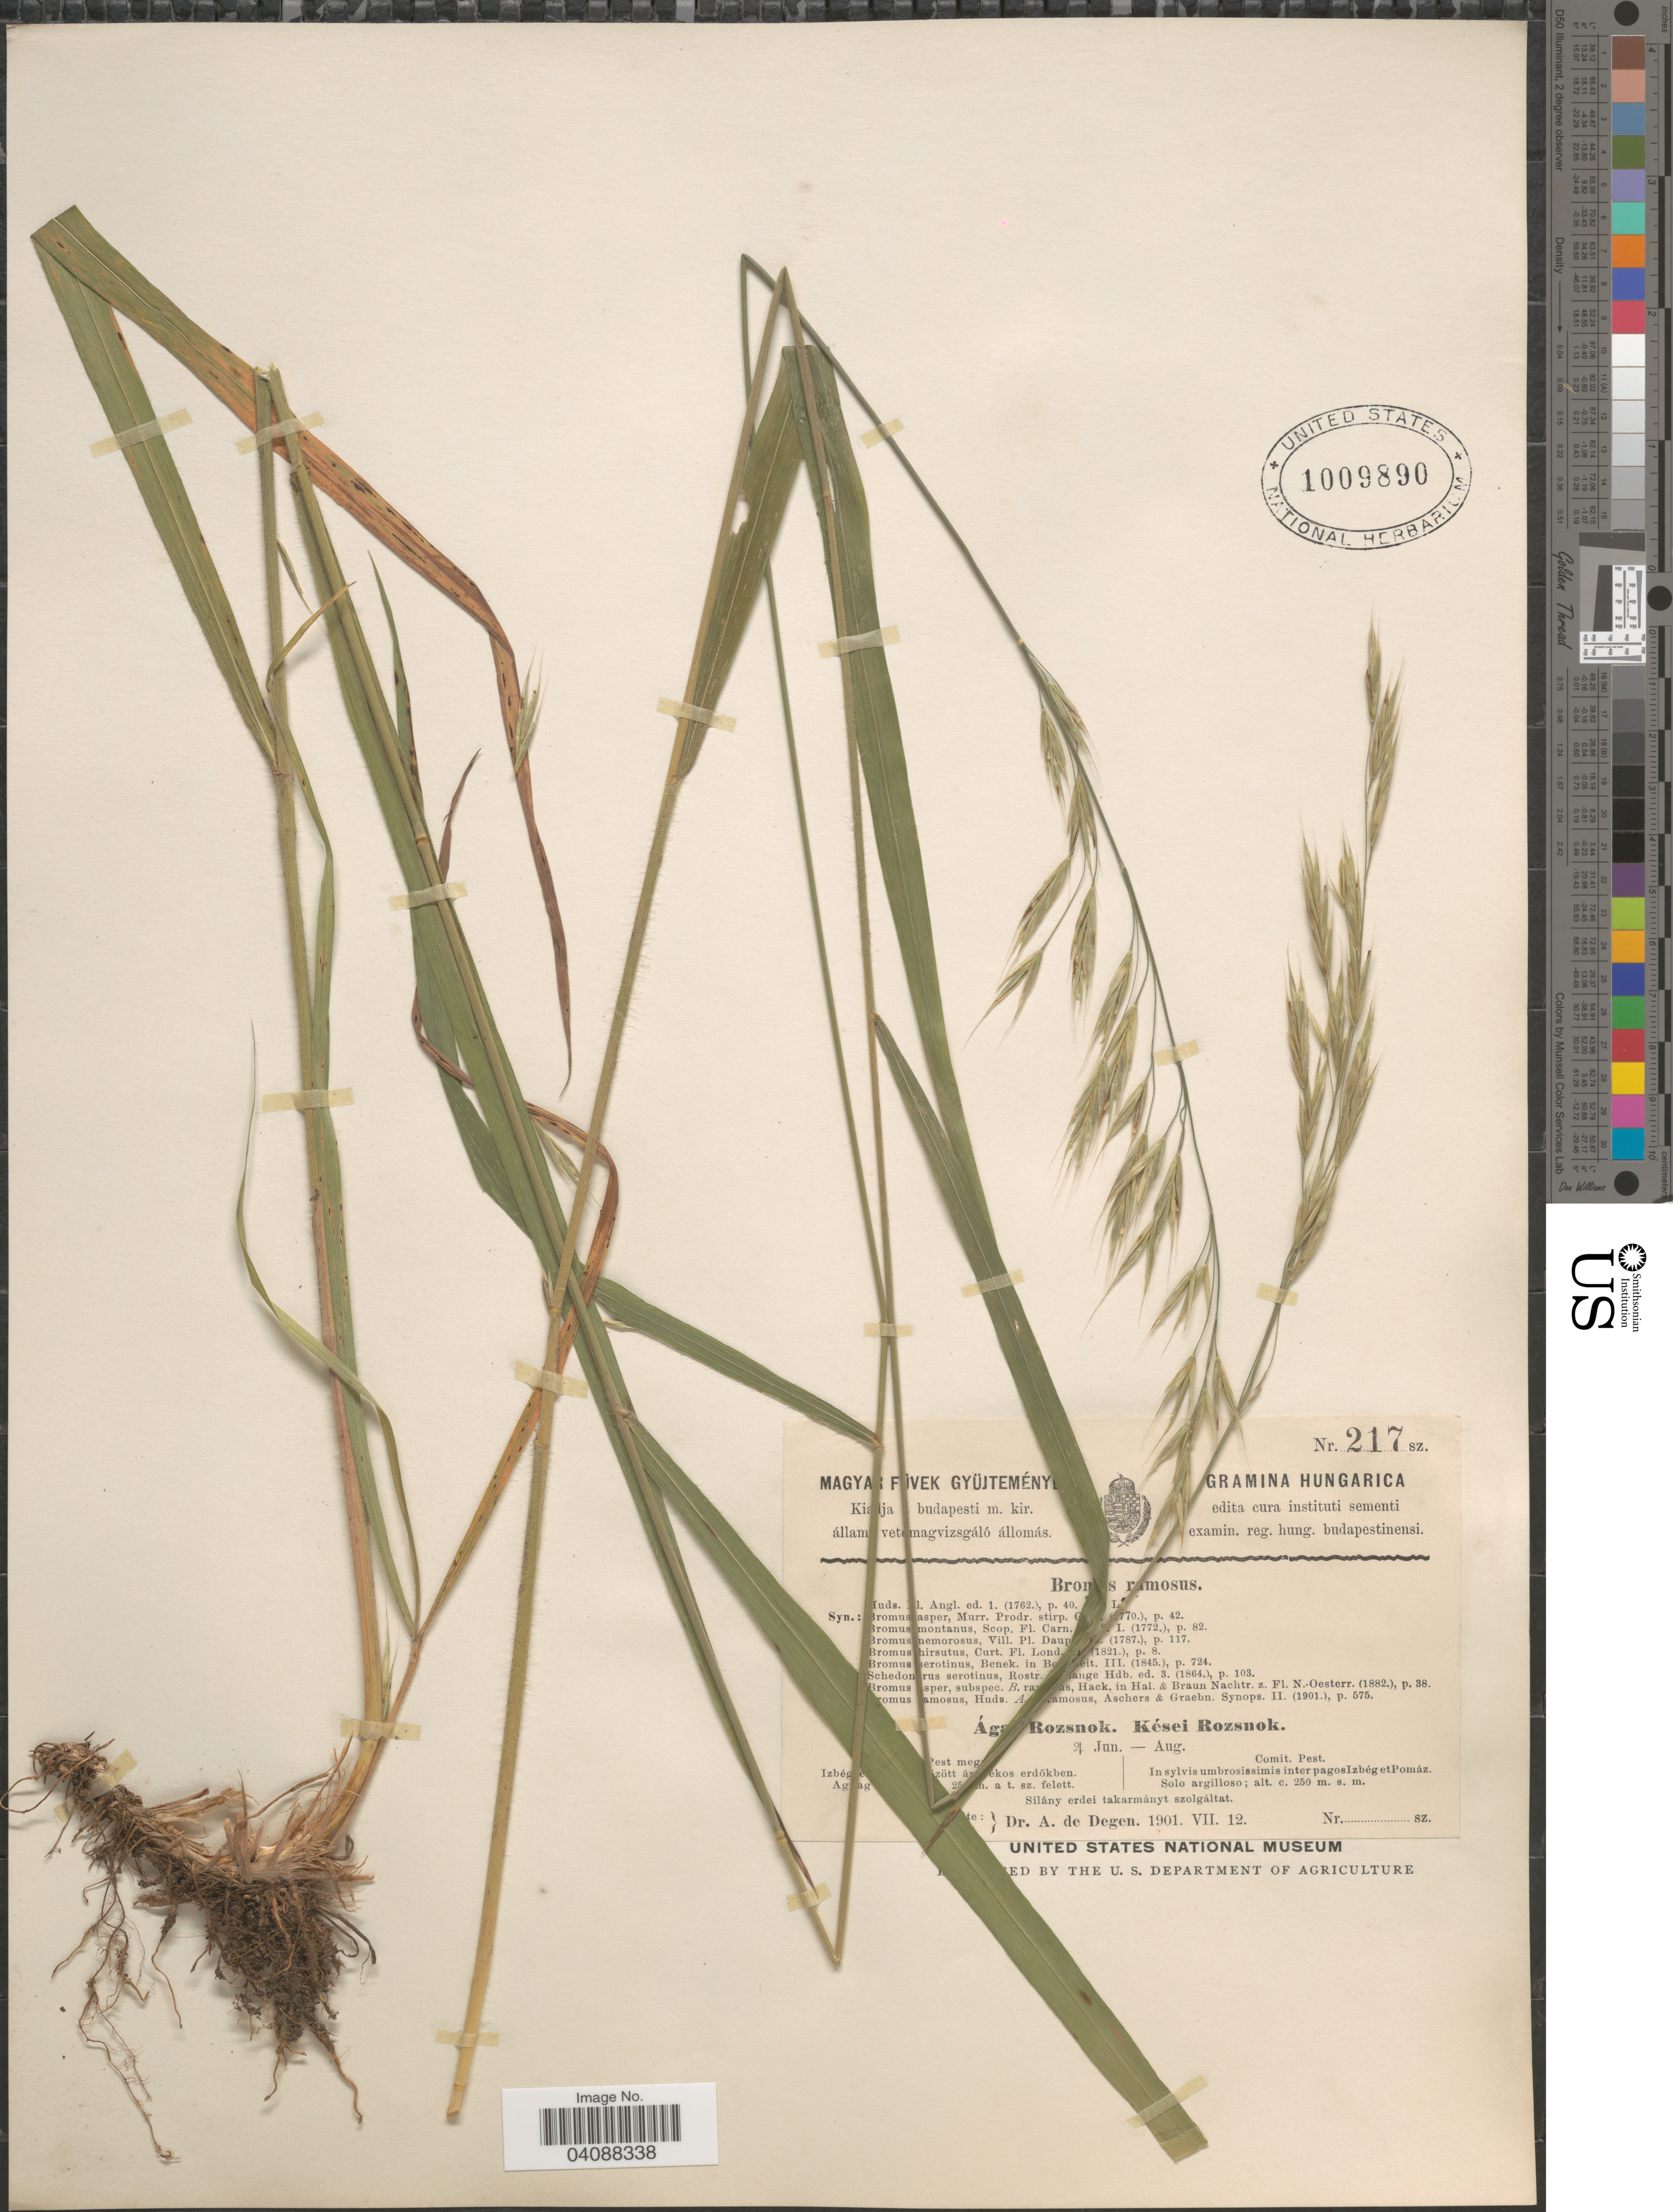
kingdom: Plantae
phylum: Tracheophyta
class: Liliopsida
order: Poales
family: Poaceae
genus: Bromus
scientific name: Bromus ramosus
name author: Huds.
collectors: A. Degen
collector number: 217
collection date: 1901-07-12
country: Hungary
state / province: Pest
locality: Comit. Pest. In sylvis umbrosissimis inter pagos Izbég et Pomáz.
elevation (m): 250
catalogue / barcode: US 1009890